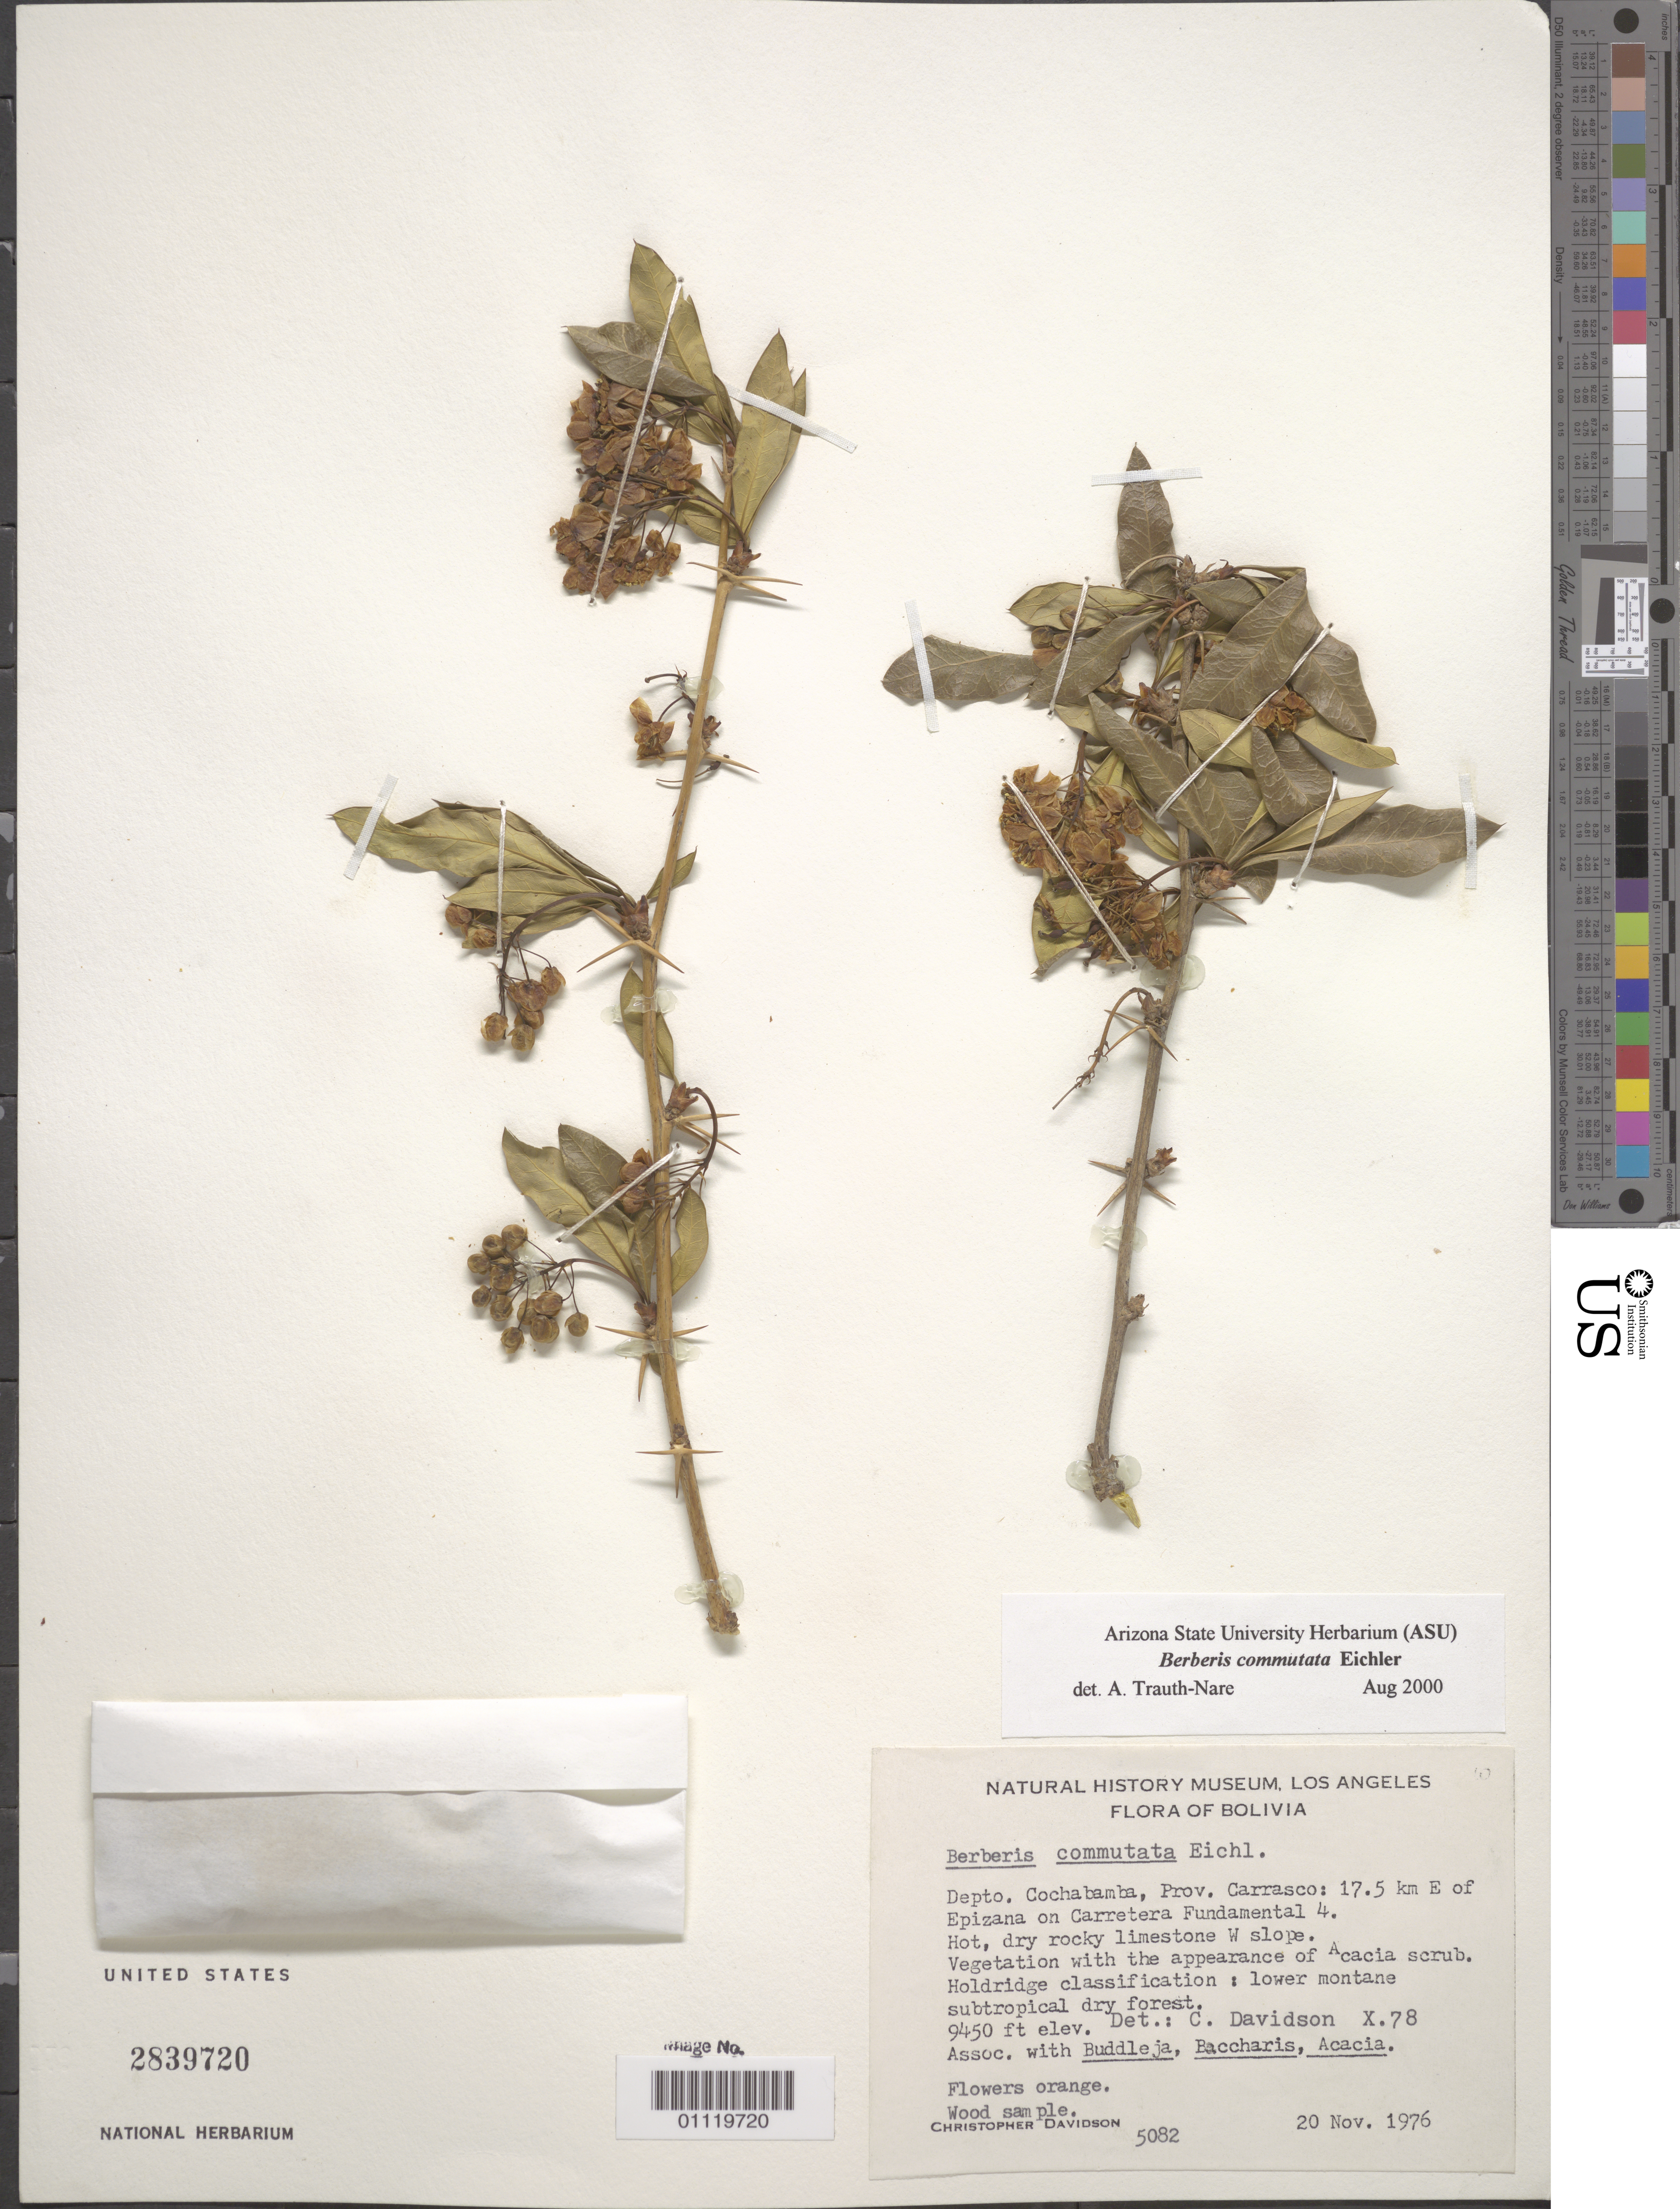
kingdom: Plantae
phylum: Tracheophyta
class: Magnoliopsida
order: Ranunculales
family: Berberidaceae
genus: Berberis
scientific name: Berberis commutata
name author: Eichler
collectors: C. Davidson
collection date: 1976-11-20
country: Bolivia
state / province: Cochabamba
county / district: Carrasco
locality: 17.5 km east of Epizana on Carretera Fundamental 4. Hot, dry rocky limestone with slope.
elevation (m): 2880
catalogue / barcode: US 2839720